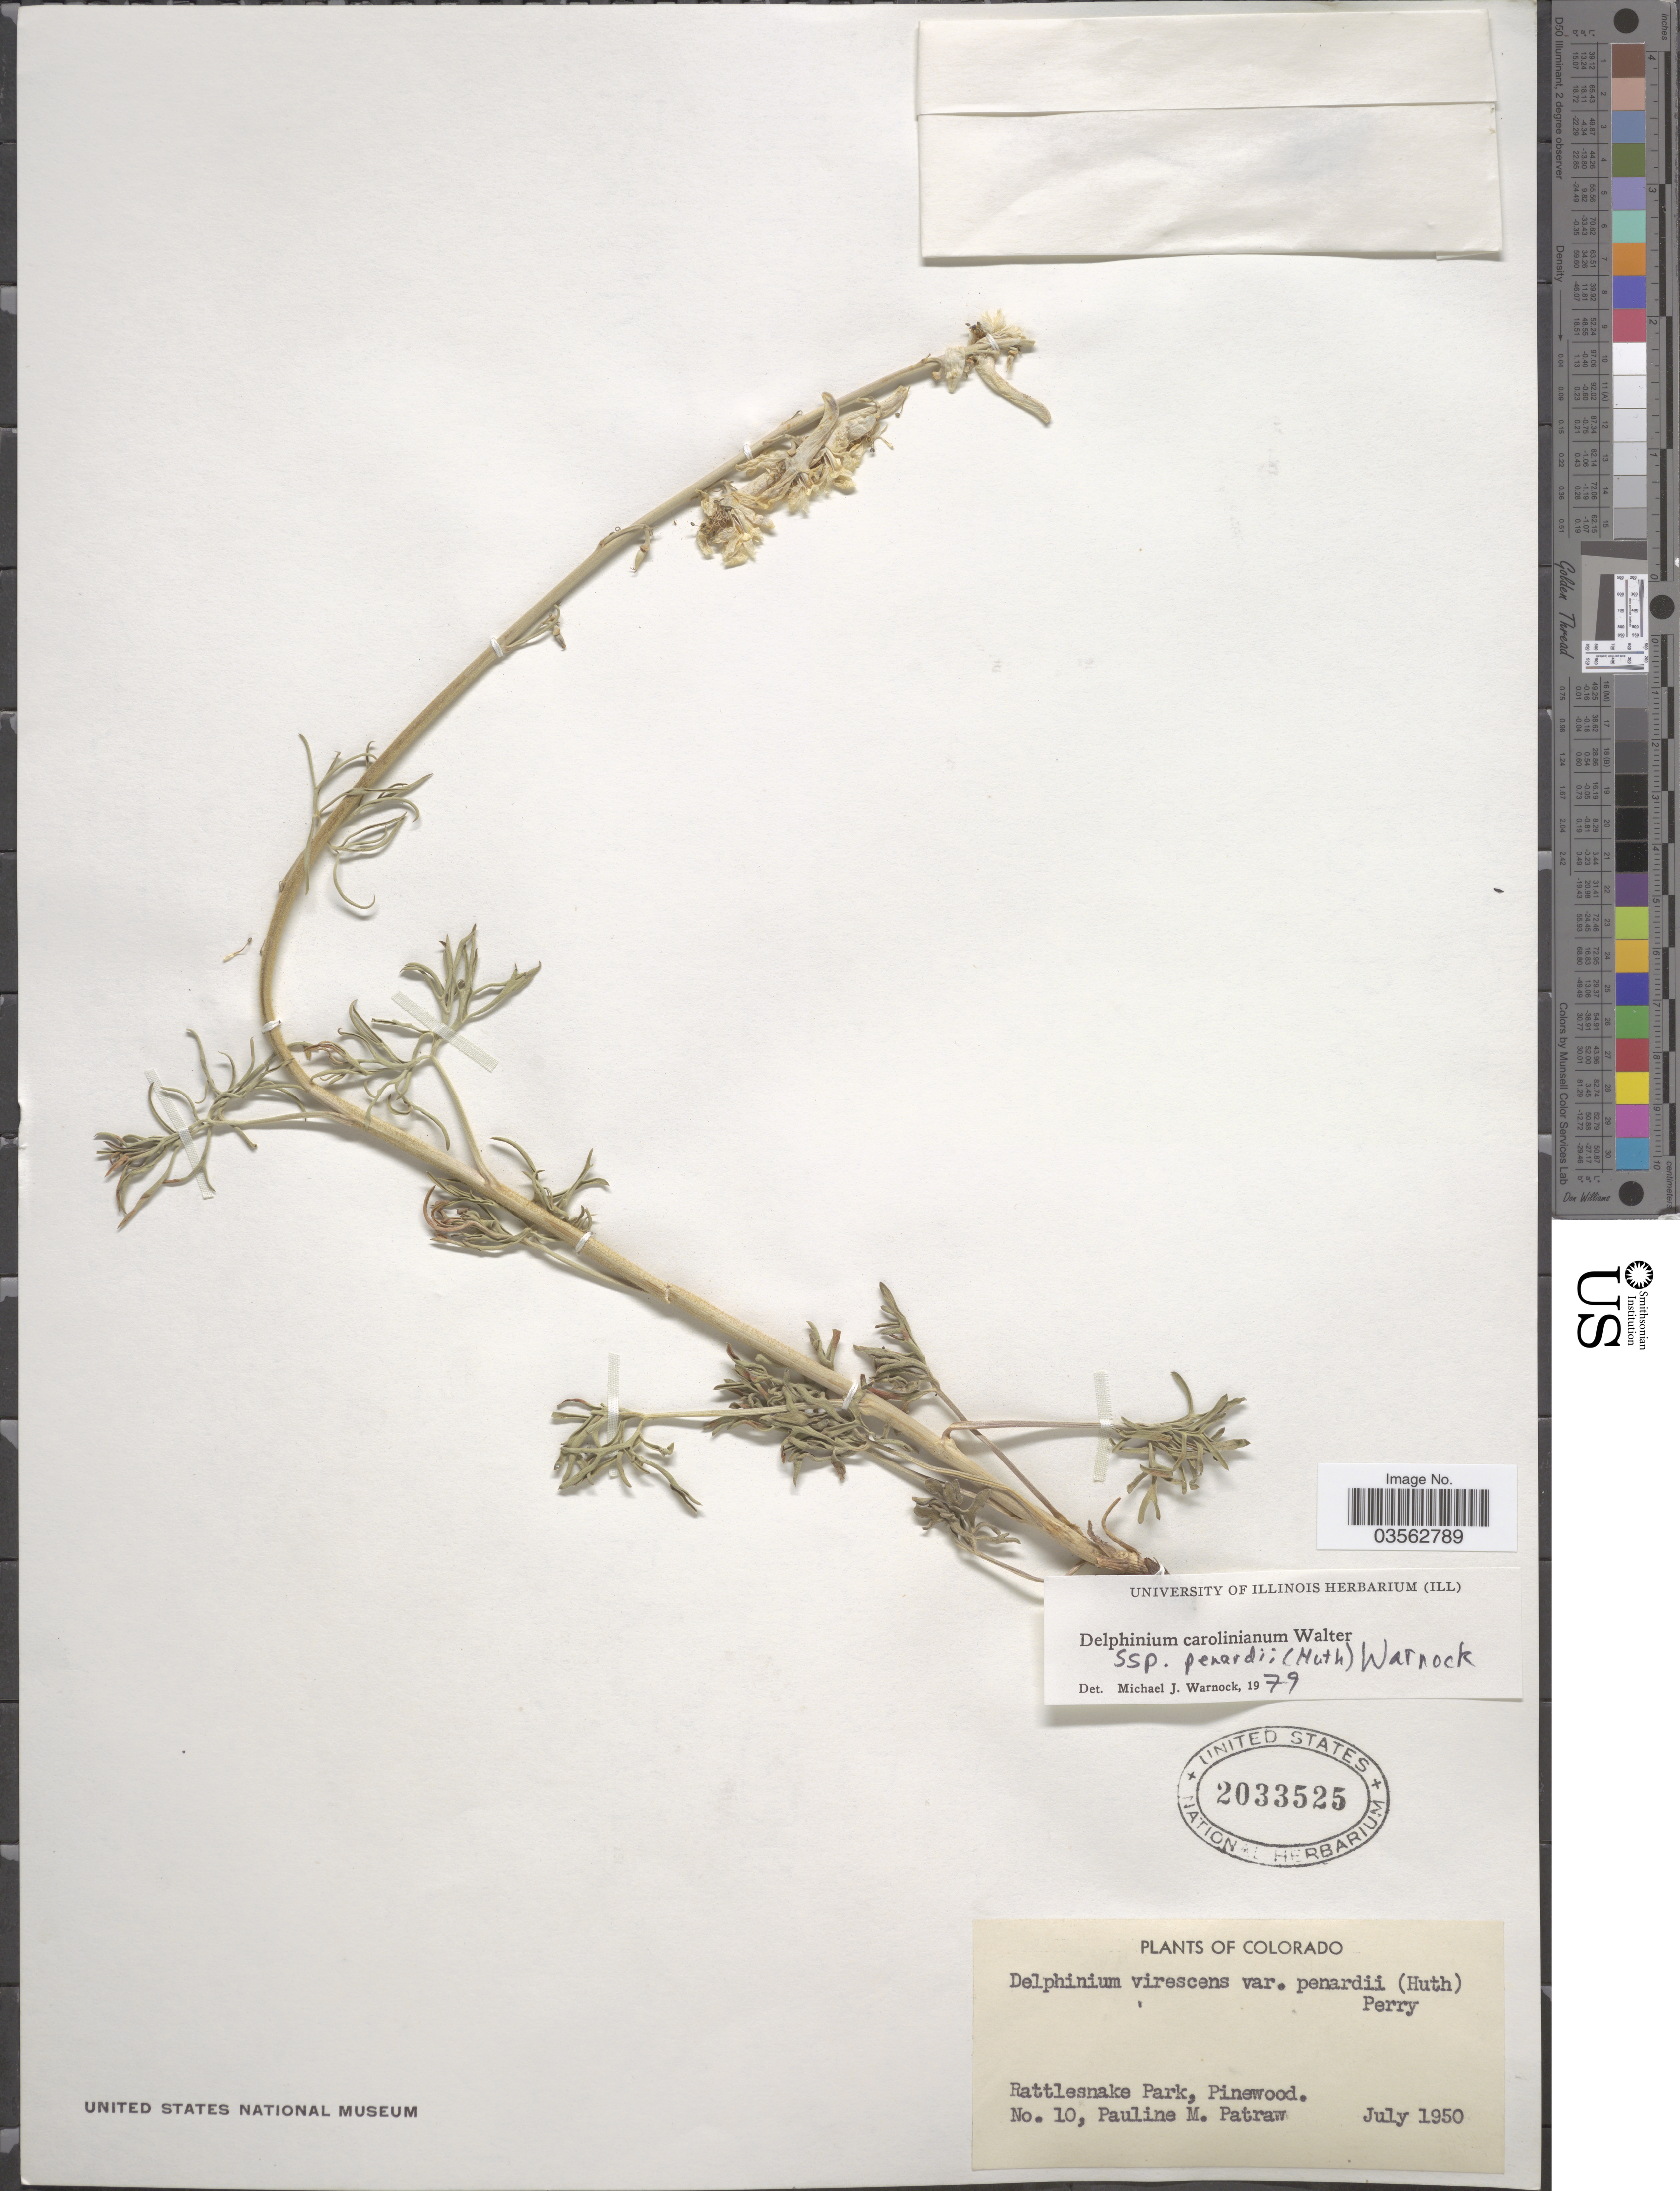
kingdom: Plantae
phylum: Tracheophyta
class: Magnoliopsida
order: Ranunculales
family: Ranunculaceae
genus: Delphinium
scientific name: Delphinium carolinianum subsp. penardii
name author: (Huth) M.J. Warnock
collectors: P. Patraw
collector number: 10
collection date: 1950-07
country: United States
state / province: Colorado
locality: Rattlesnake Park, Pinewood.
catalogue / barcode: US 2033525